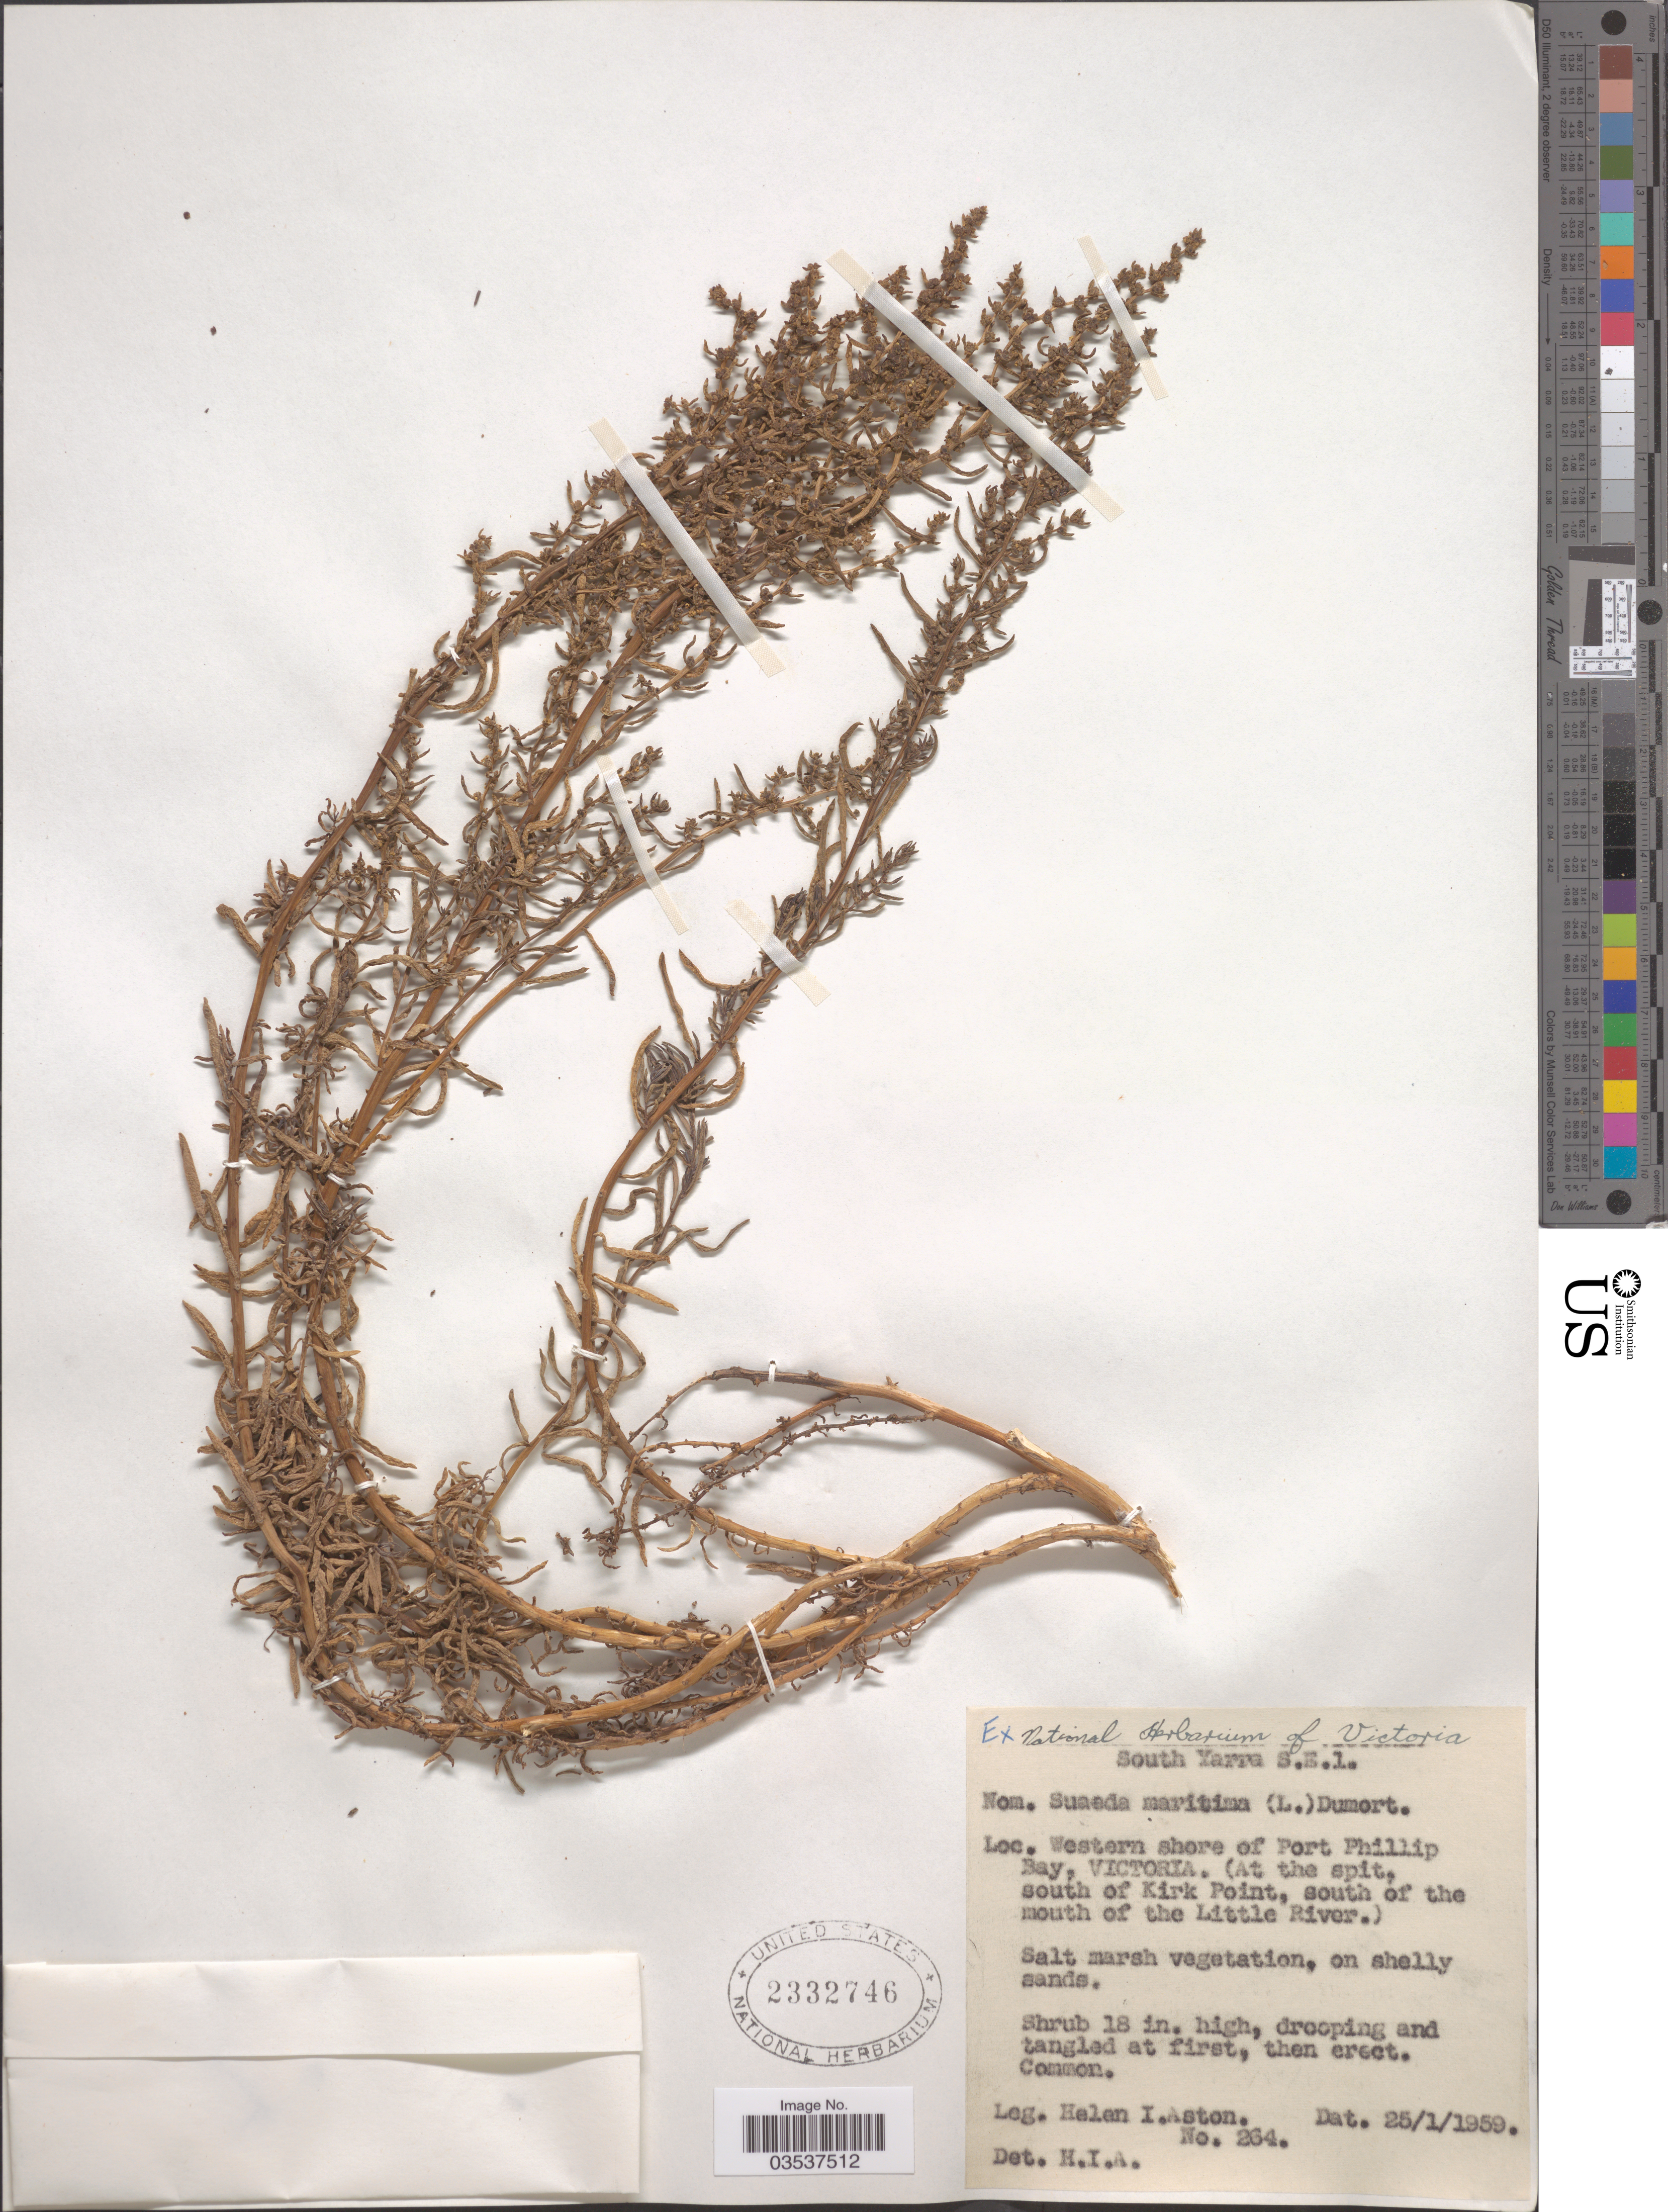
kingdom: Plantae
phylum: Tracheophyta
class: Magnoliopsida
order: Caryophyllales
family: Amaranthaceae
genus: Suaeda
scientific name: Suaeda maritima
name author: (L.) Dumort.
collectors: H. I. Aston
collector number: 264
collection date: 1959-01-25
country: Australia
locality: South Yarra S.E.l. Western shore of Port Phillip Bay, Victoria. (At the spit, south of Kirk Point, south of the mouth of the Little River.)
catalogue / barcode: US 2332746